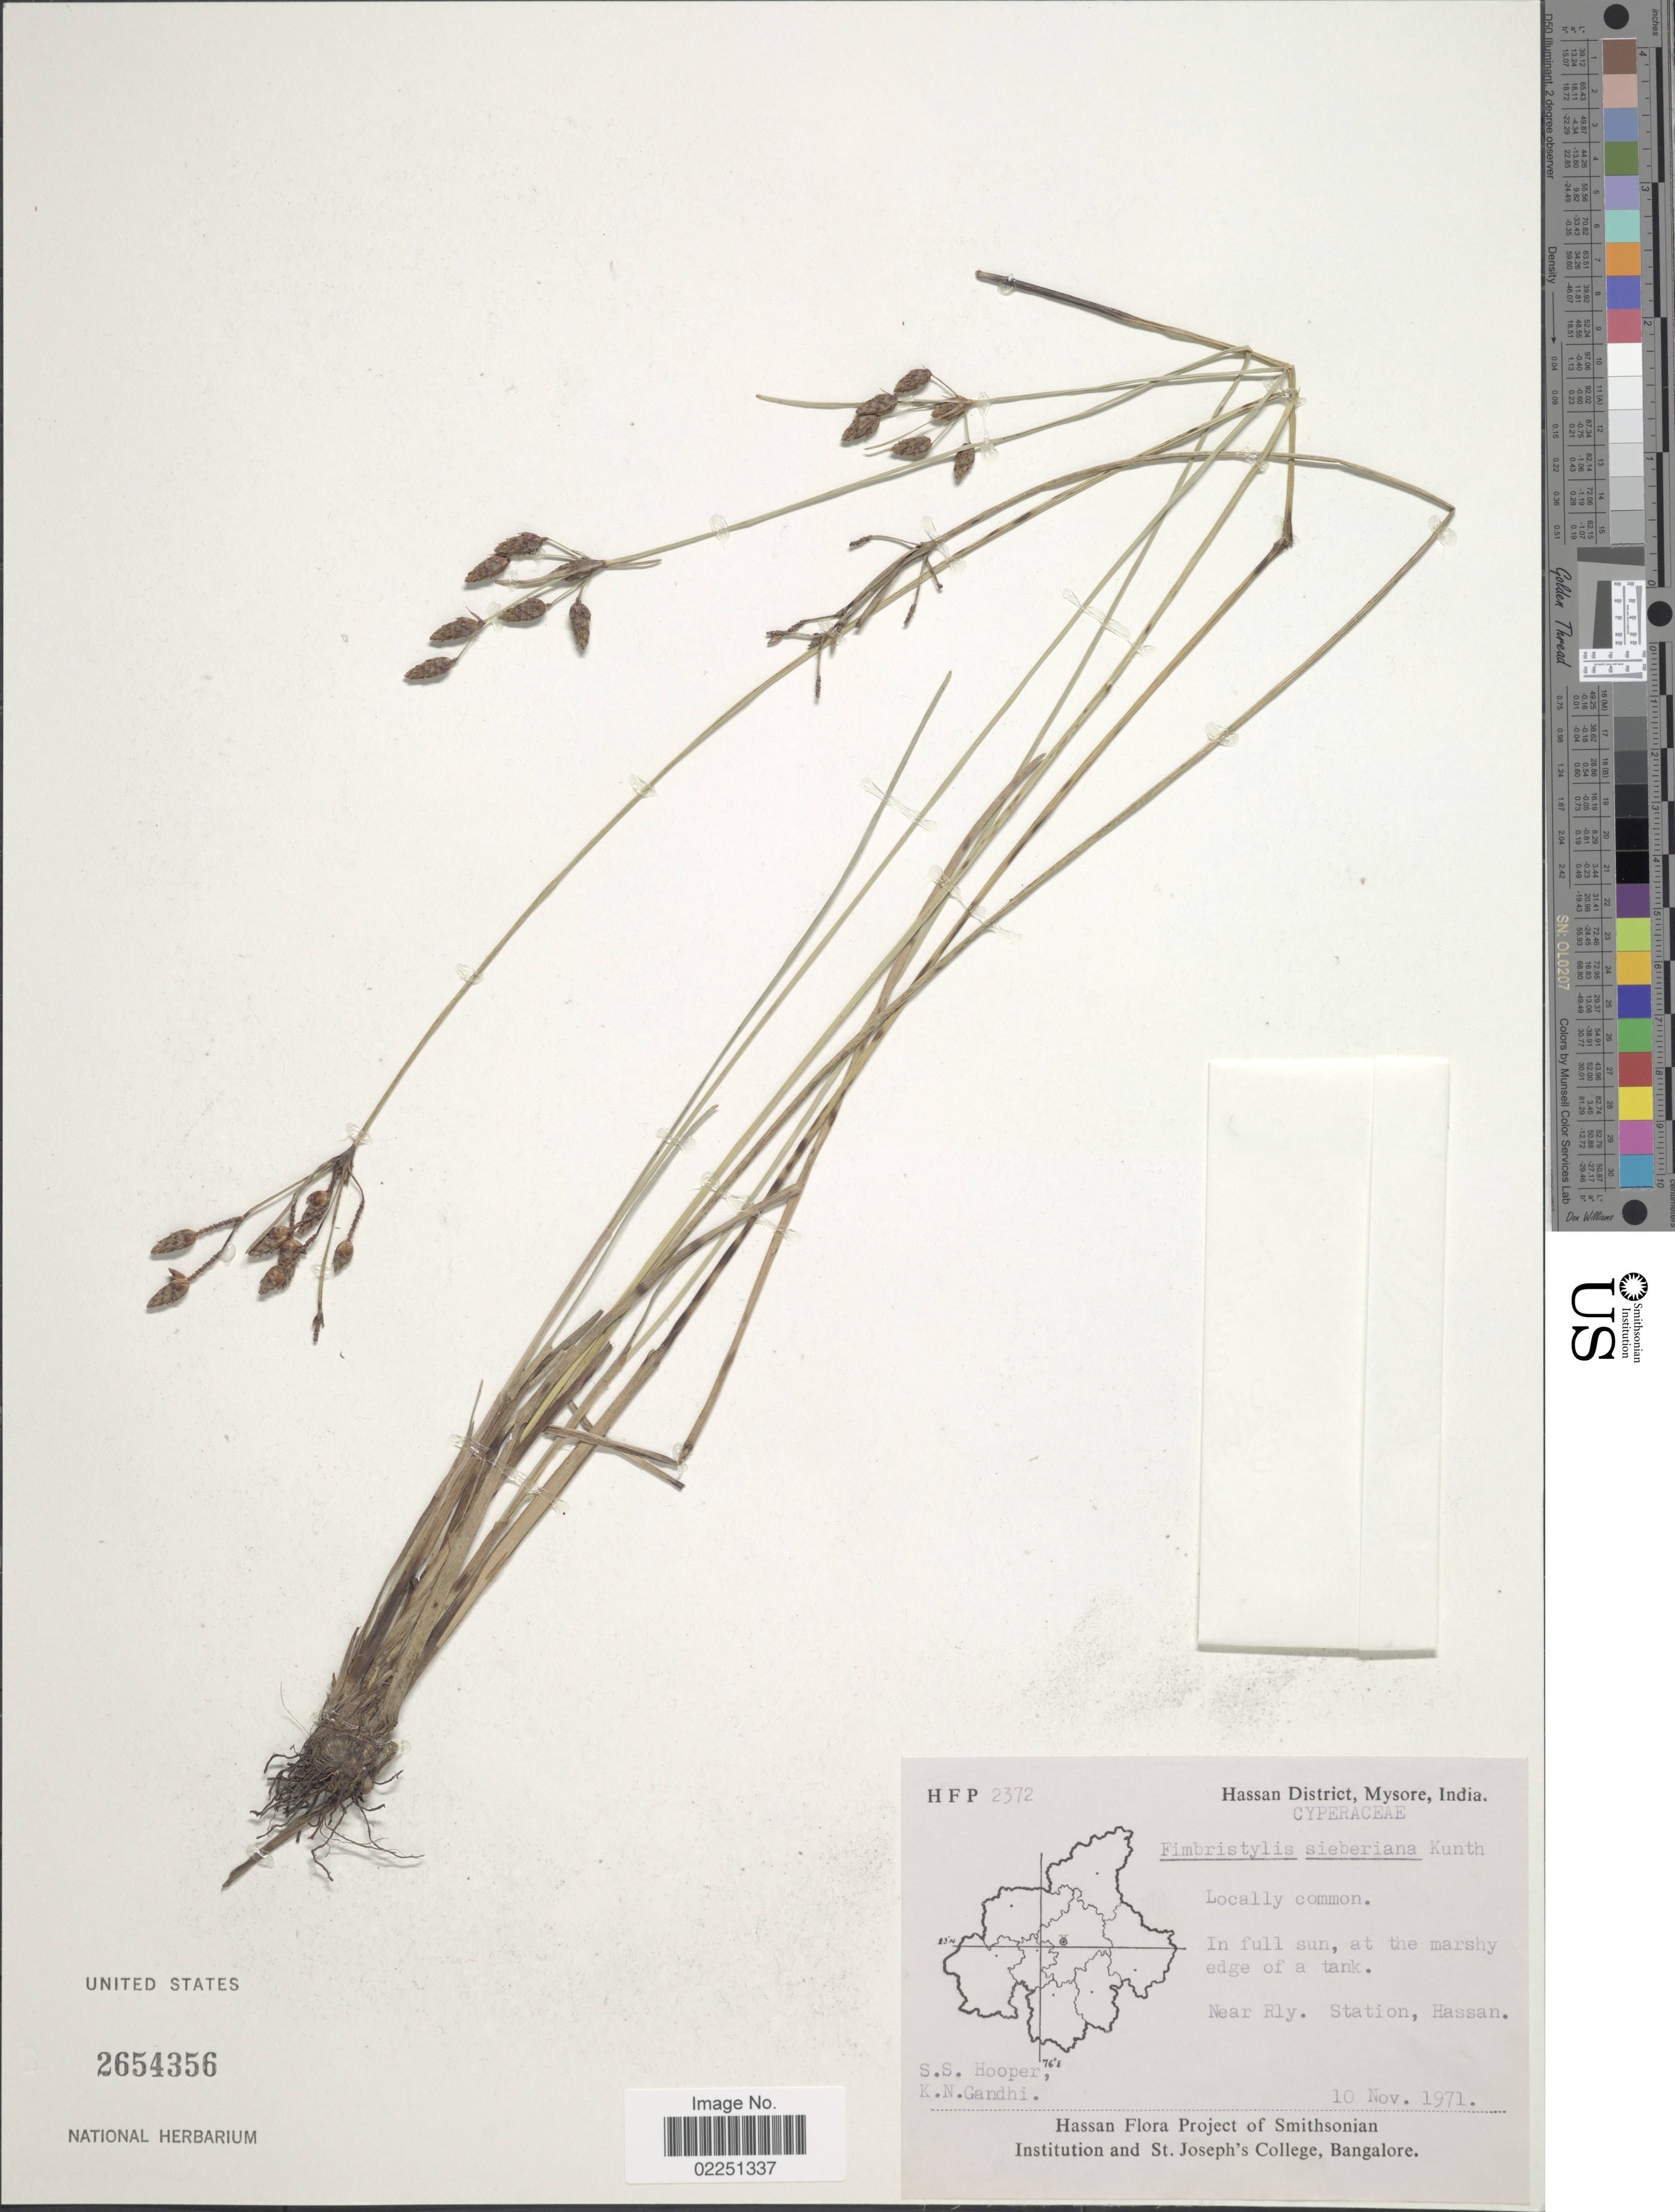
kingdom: Plantae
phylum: Tracheophyta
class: Liliopsida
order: Poales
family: Cyperaceae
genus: Fimbristylis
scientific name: Fimbristylis ferruginea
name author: (L.) Vahl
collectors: S. S. Hooper & K. N. Gandhi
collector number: HFP2372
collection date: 1971-11-10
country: India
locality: Hassan District, Mysore. Near Rly. Station, Hassan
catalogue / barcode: US 2654356